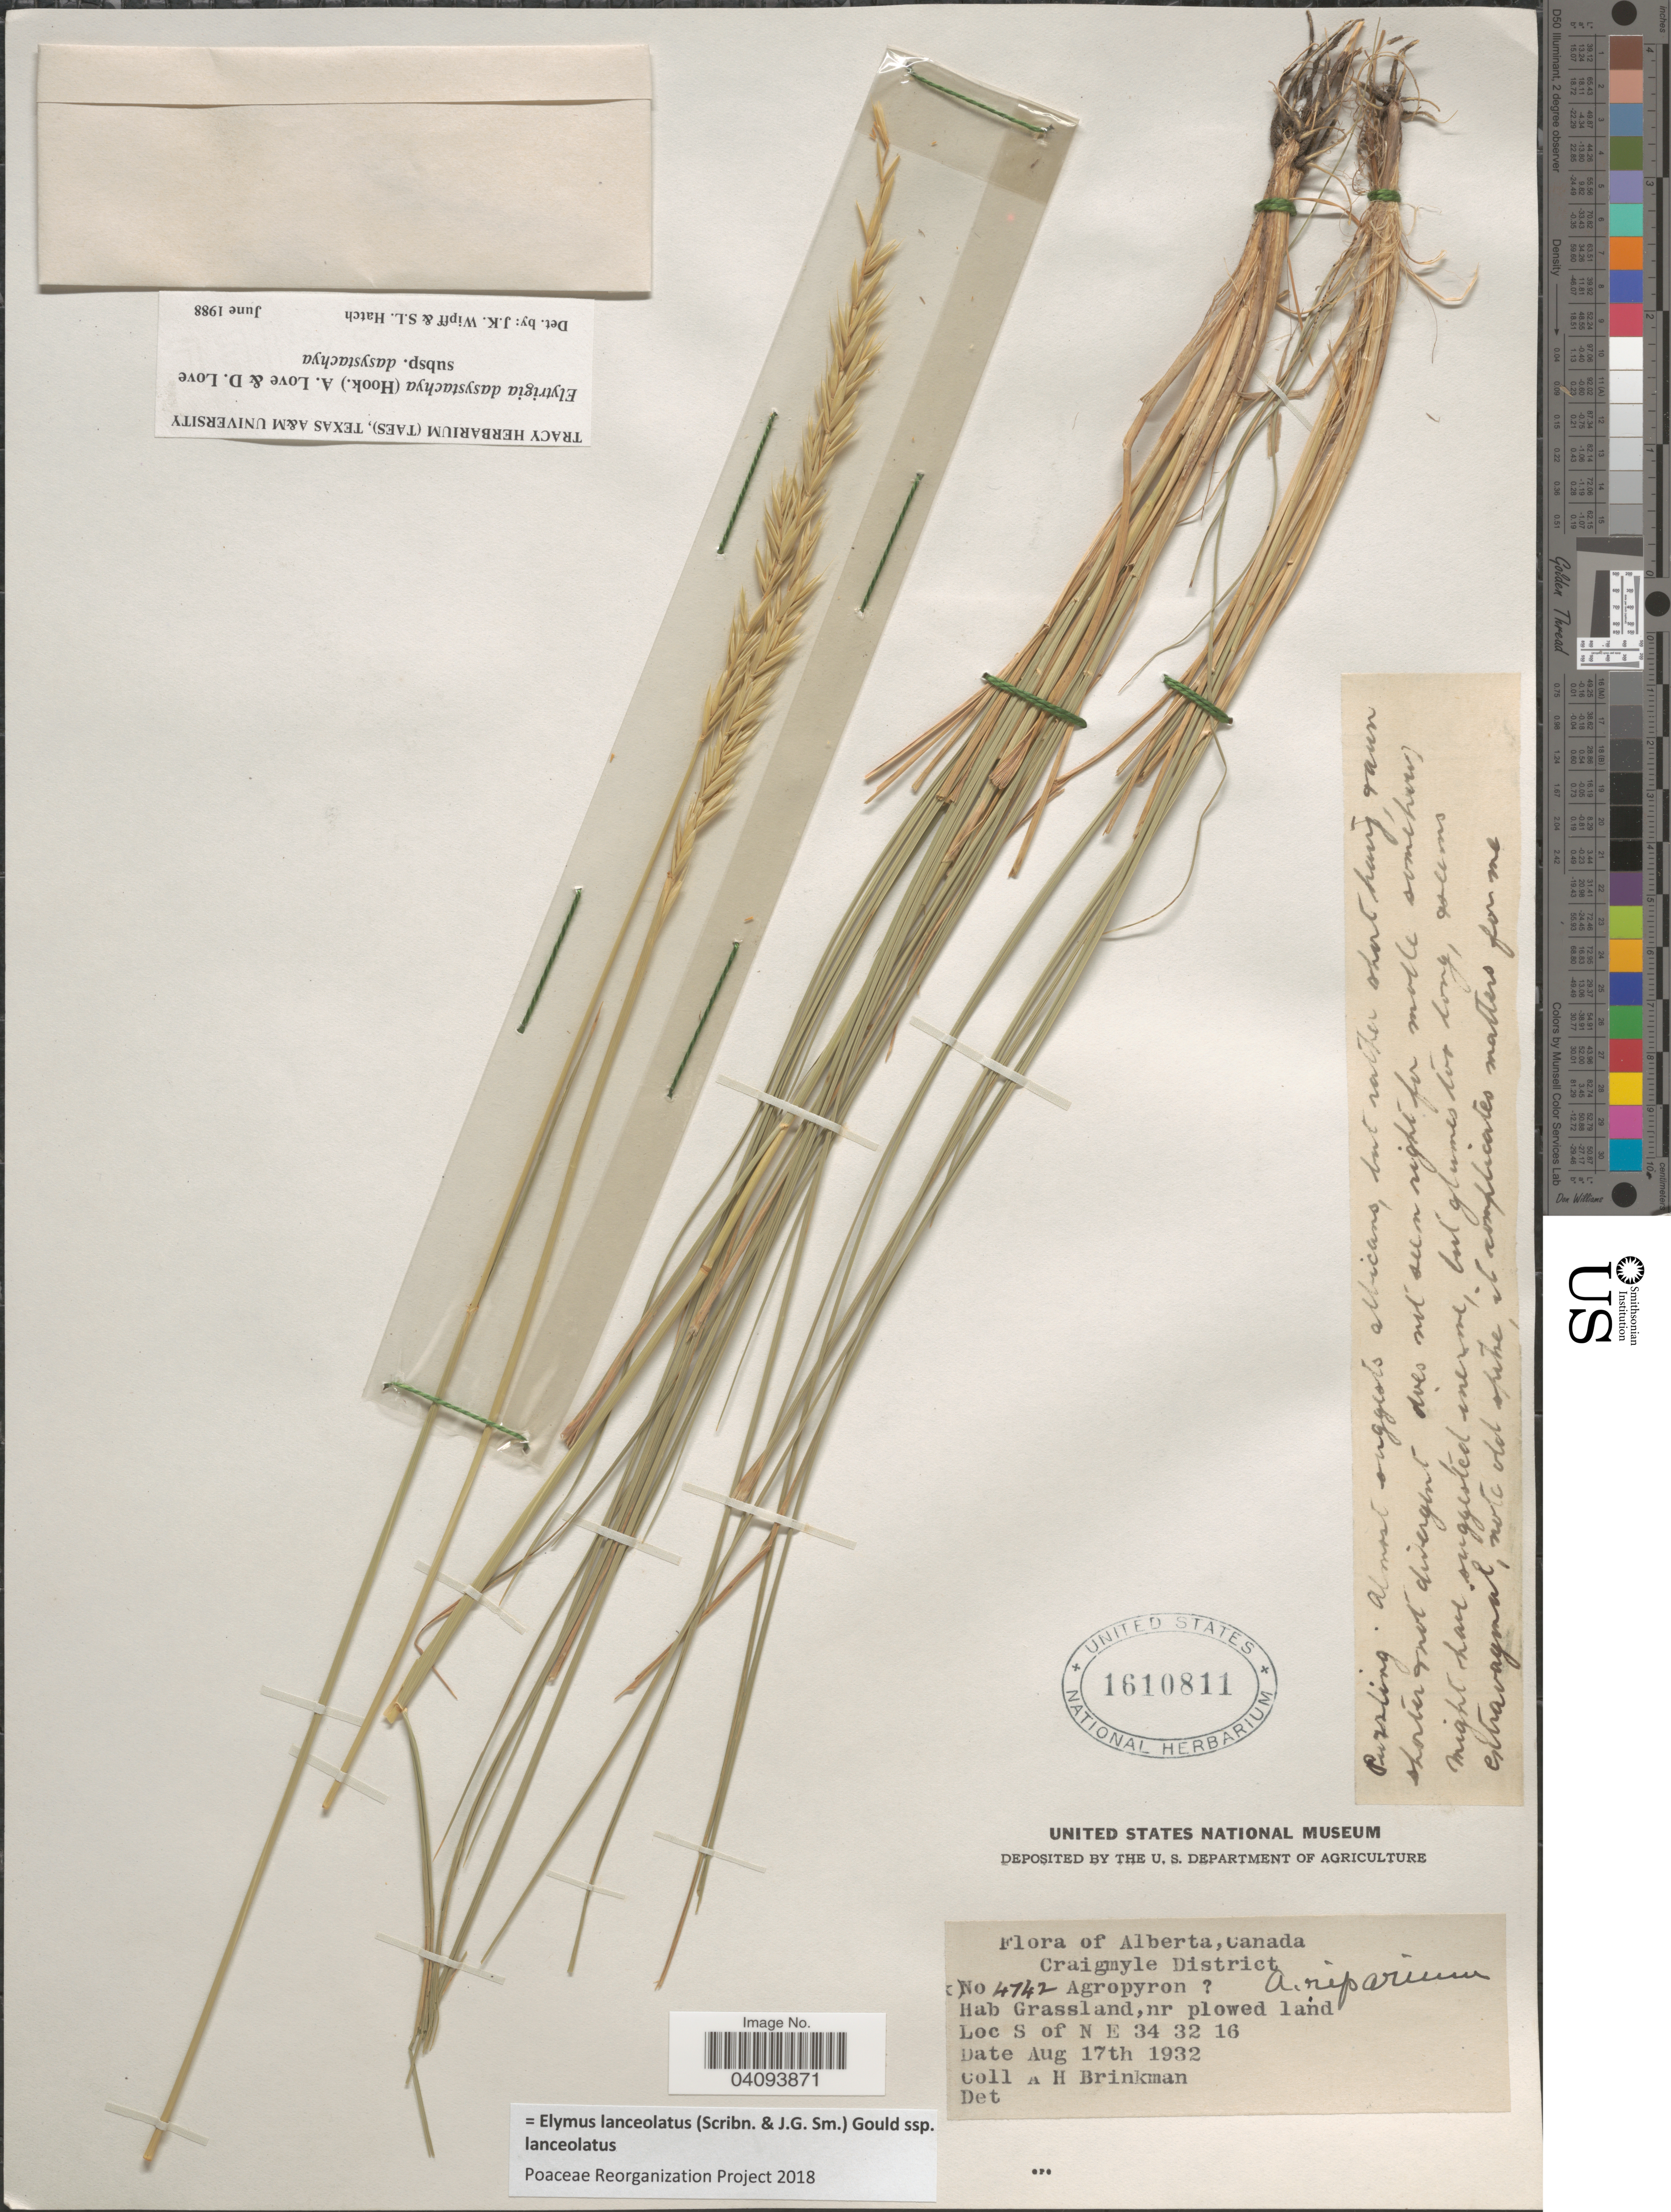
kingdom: Plantae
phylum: Tracheophyta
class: Liliopsida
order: Poales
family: Poaceae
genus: Elymus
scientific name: Elymus lanceolatus subsp. lanceolatus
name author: (Scribn. & J.G. Sm.) Gould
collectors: A. Brinkman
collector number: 4742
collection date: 1932-08-17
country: Canada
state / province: Alberta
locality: Craigmyle District. Grassland, nr plowed land. S of N E 34 32 16.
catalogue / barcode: US 1610811